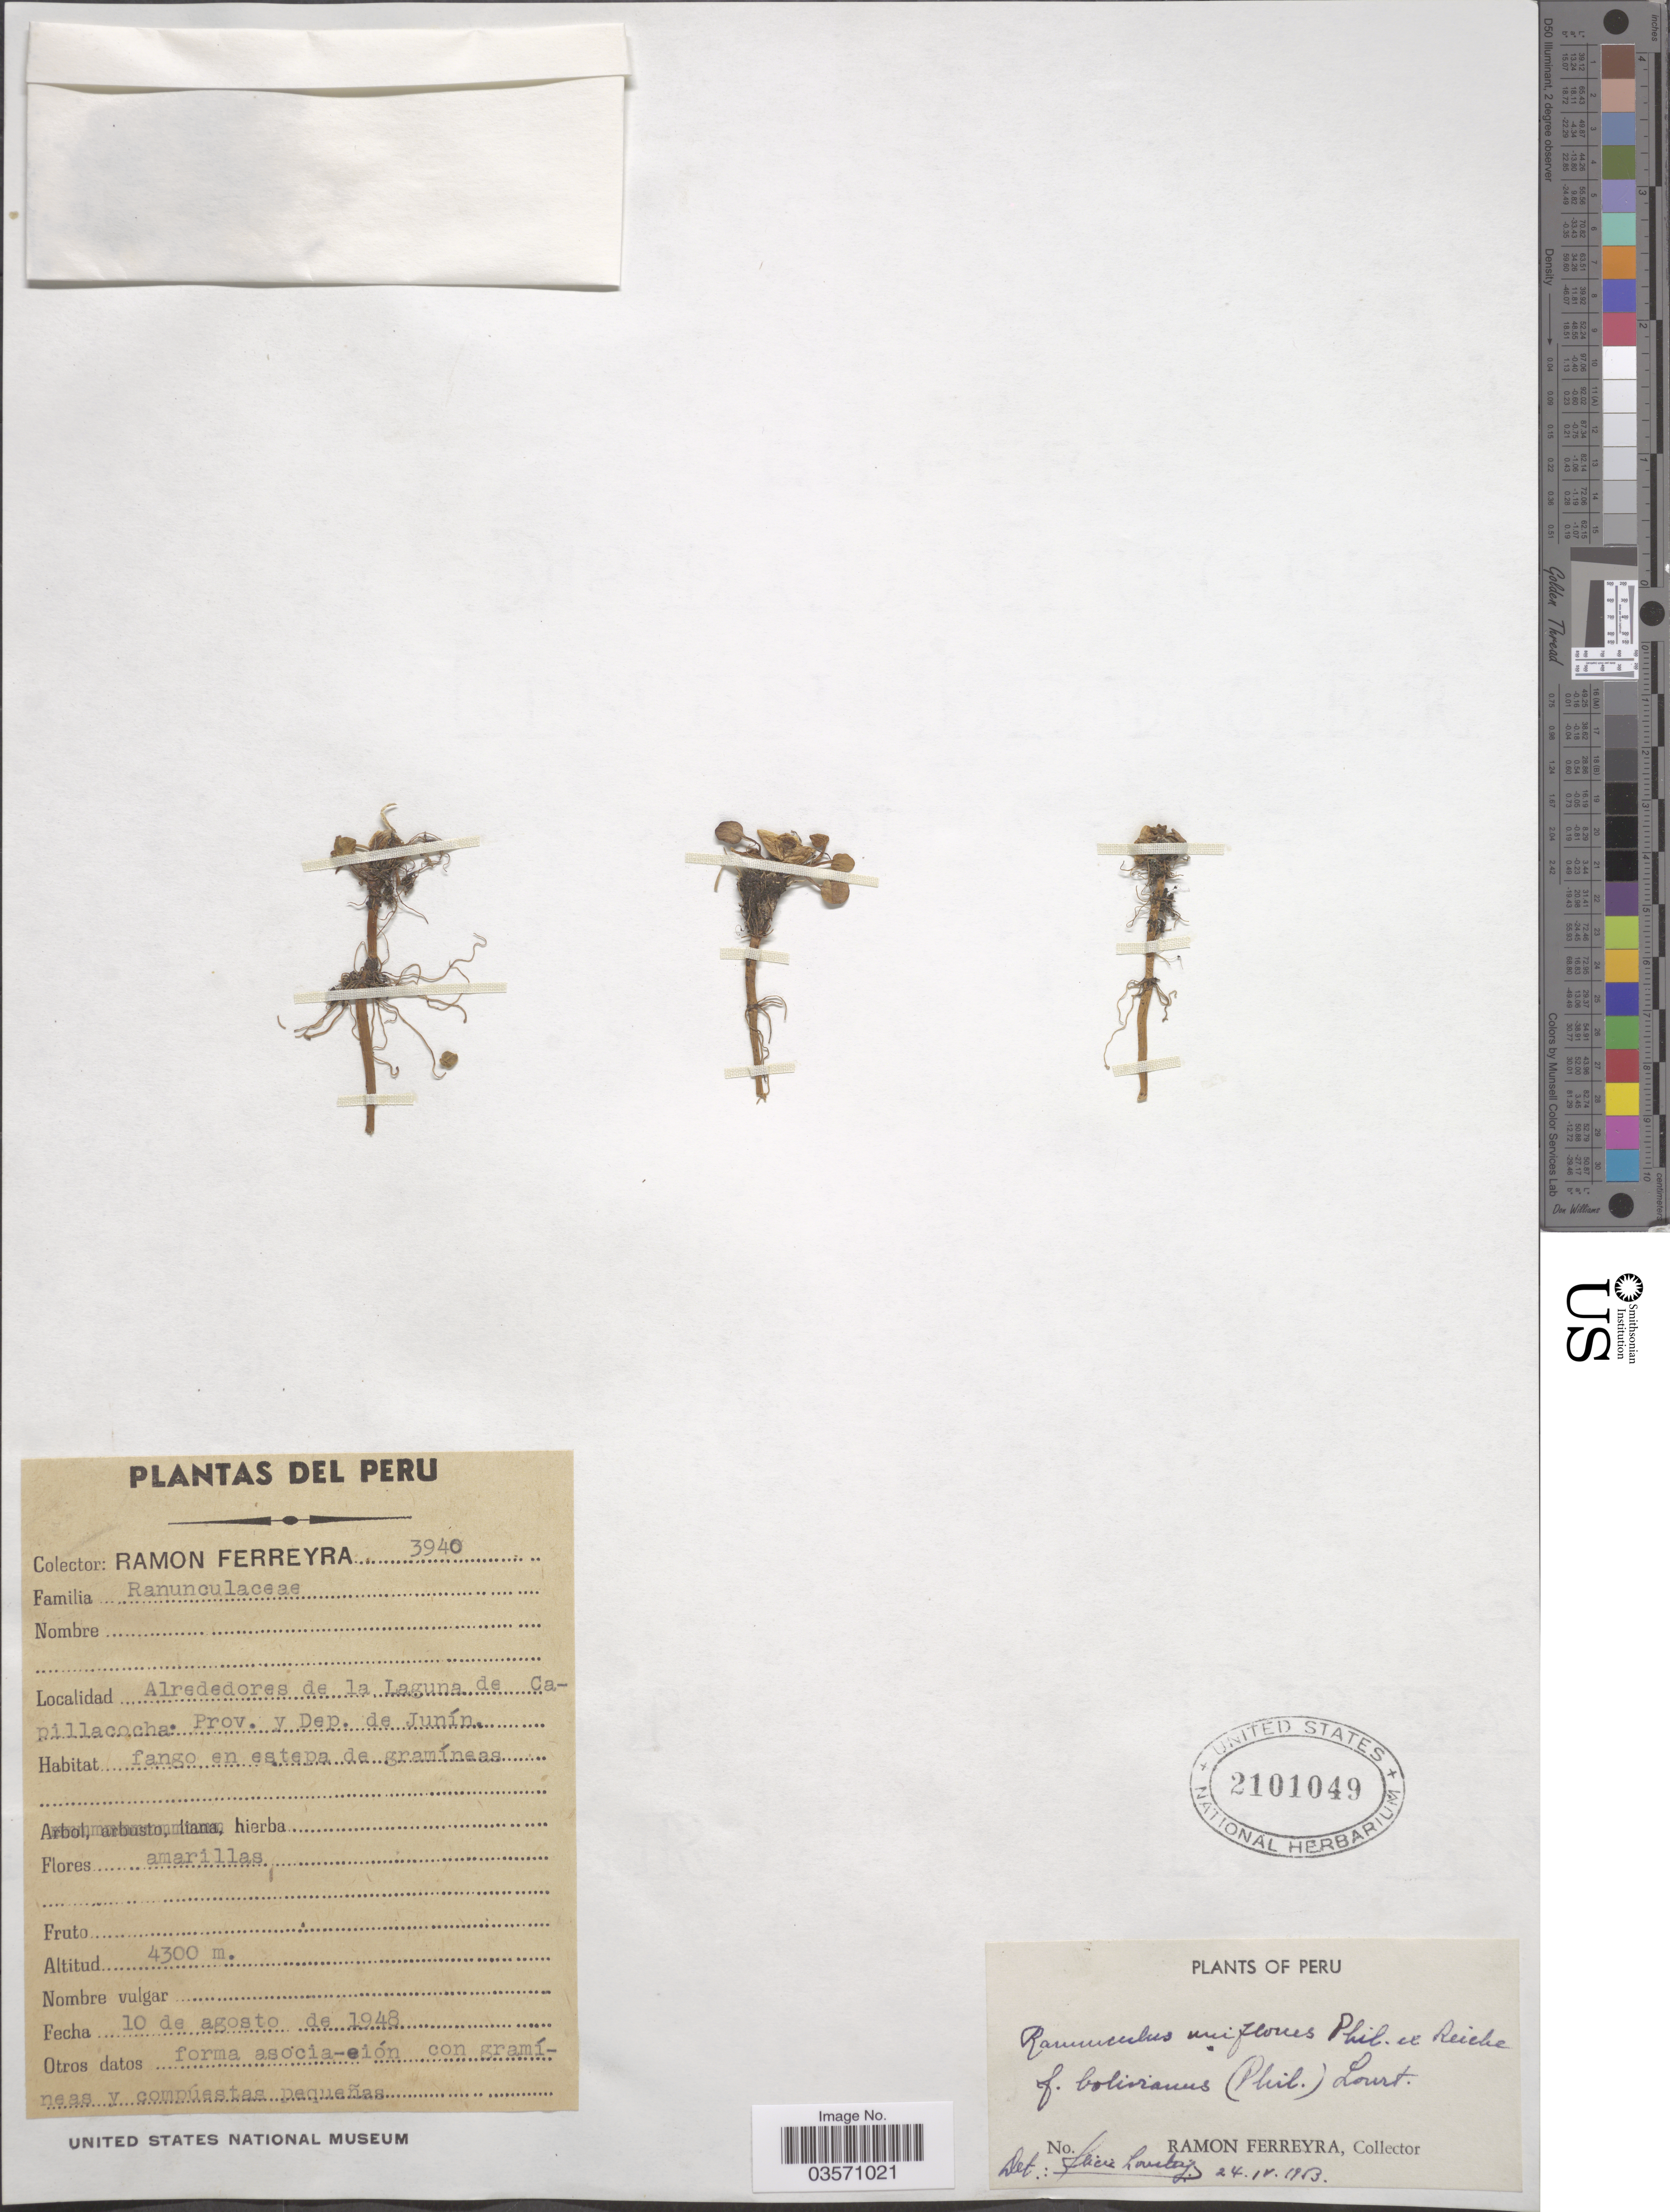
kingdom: Plantae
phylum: Tracheophyta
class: Magnoliopsida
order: Ranunculales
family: Ranunculaceae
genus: Ranunculus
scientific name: Ranunculus uniflorus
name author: Phil. ex Reiche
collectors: R. A. Ferreyra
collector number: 3940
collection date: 1948-08-10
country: Peru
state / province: Junín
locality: Alrededores de la Laguna de Capillacocha. Prov. y Dep. de Junín.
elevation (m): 4300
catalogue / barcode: US 2101049